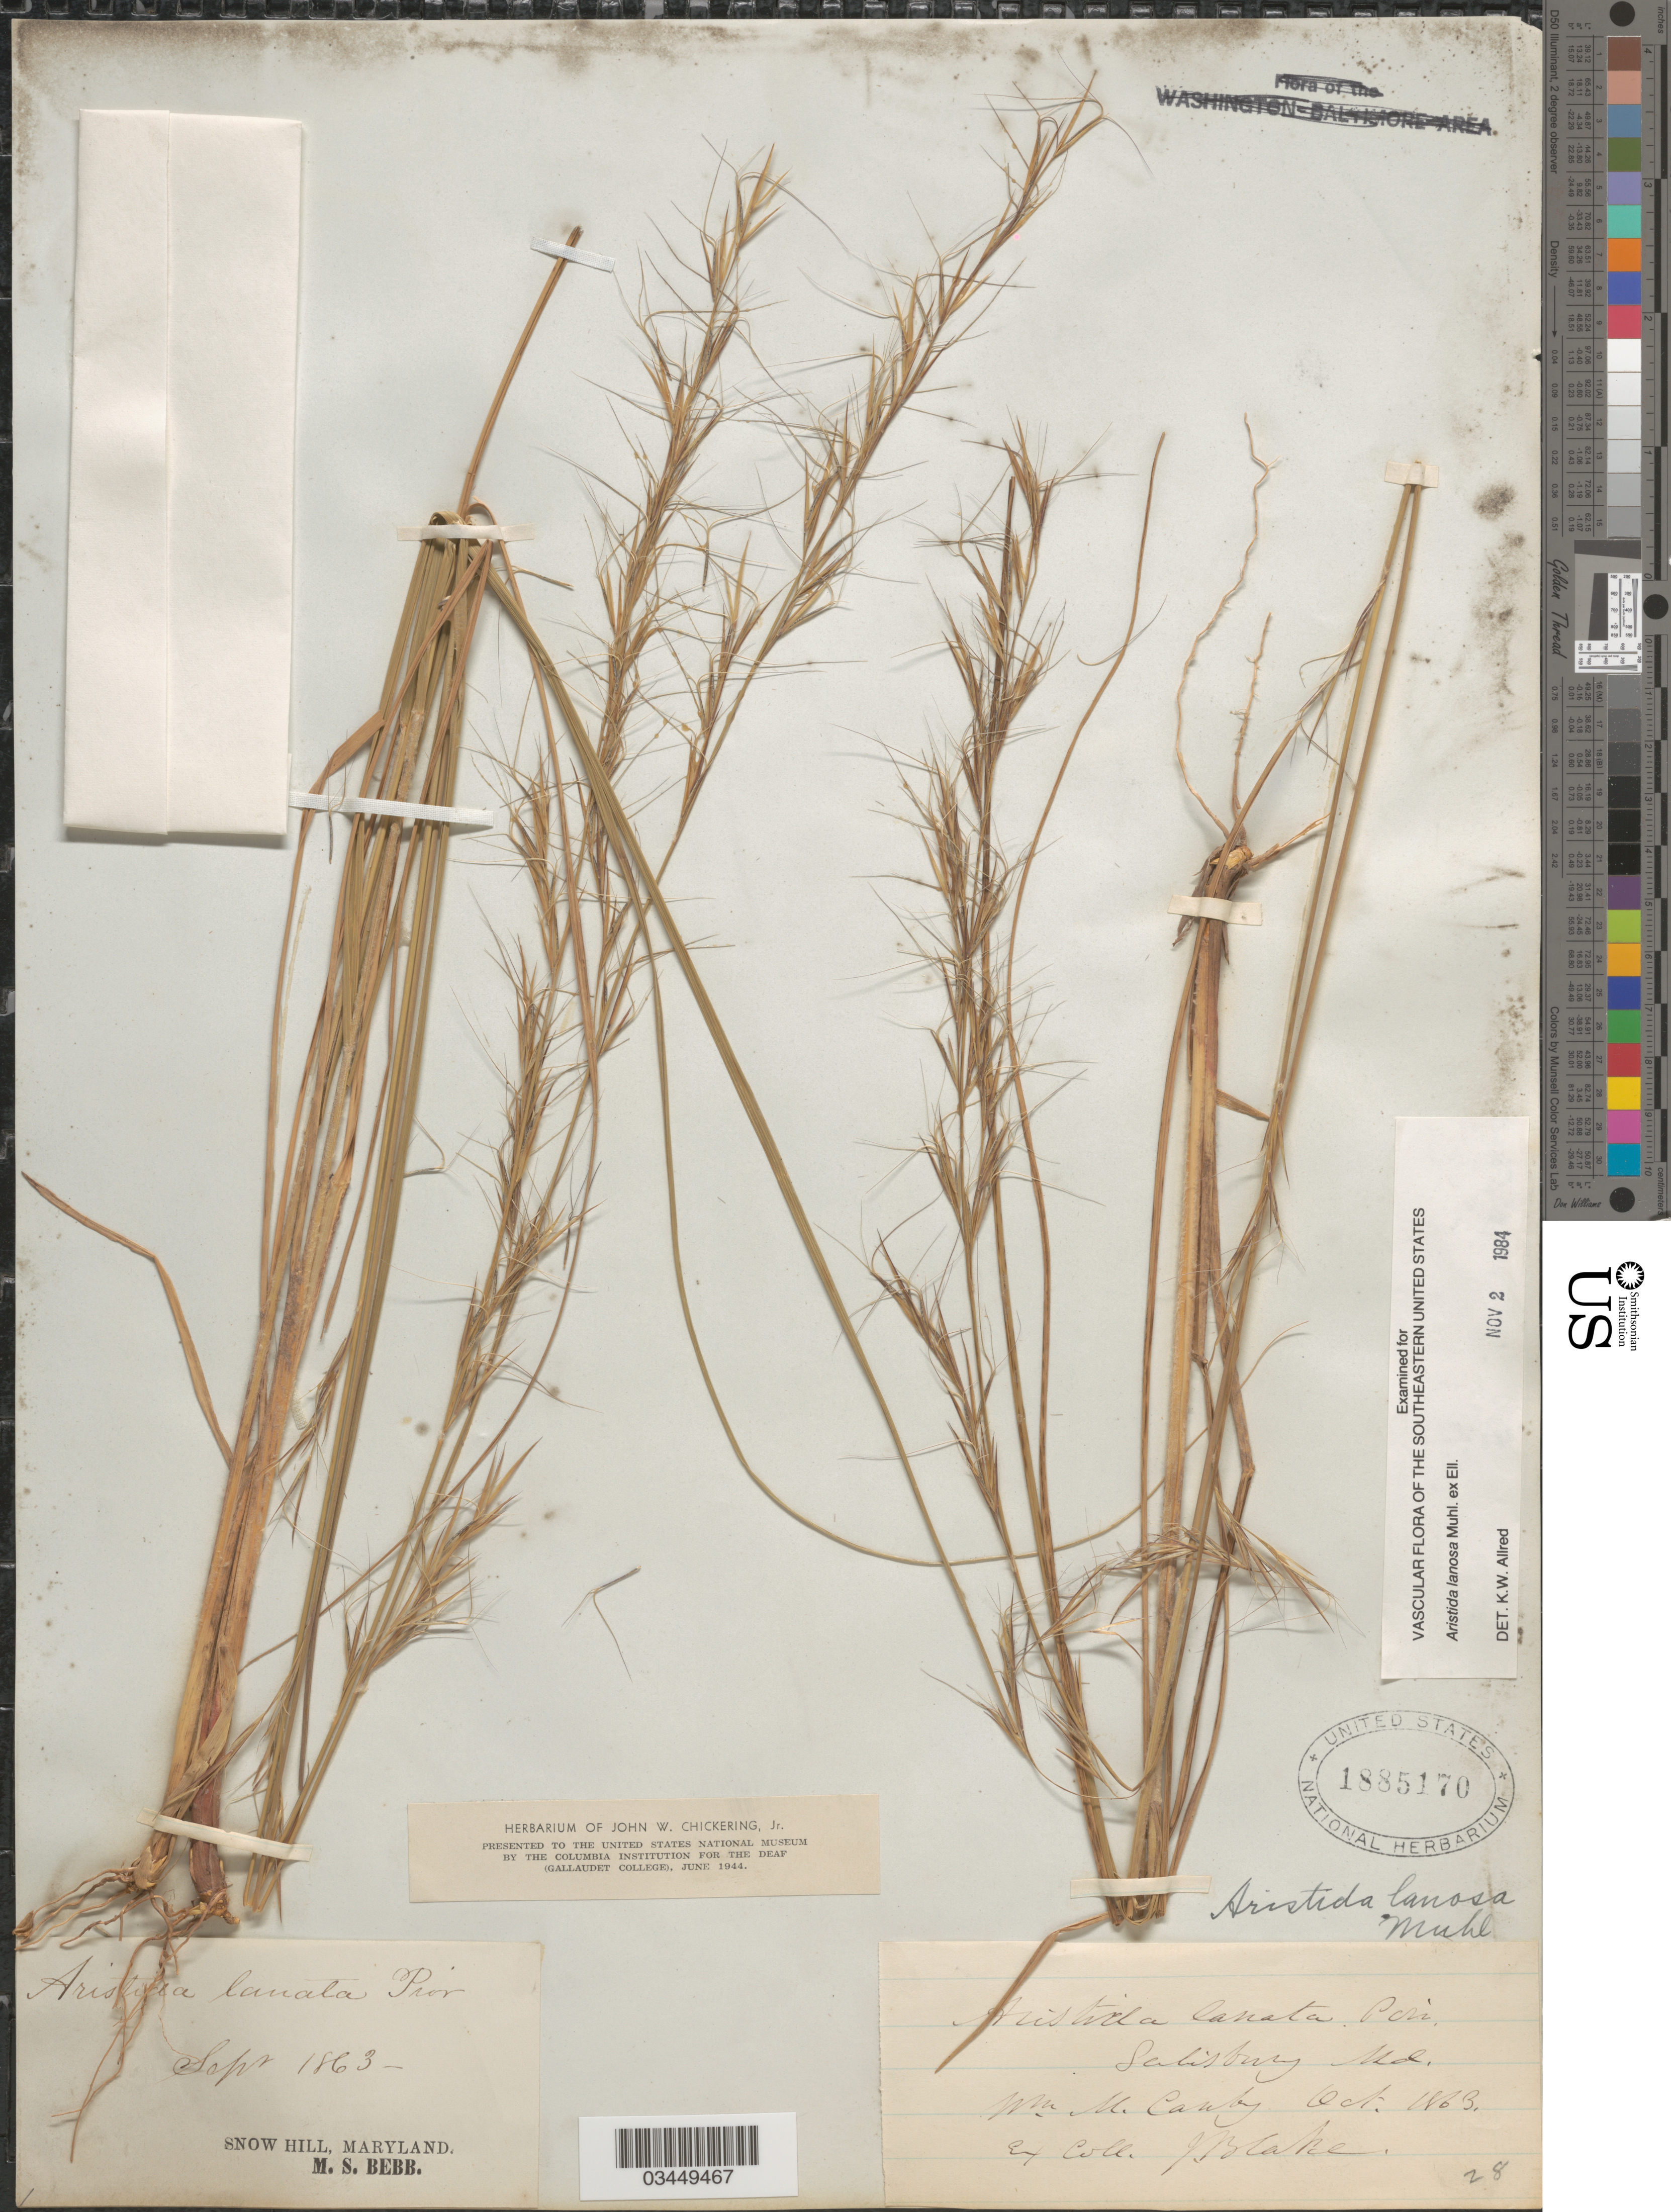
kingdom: Plantae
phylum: Tracheophyta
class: Liliopsida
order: Poales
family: Poaceae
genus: Aristida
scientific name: Aristida lanosa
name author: Muhl.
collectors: M. Bebb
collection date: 1863-09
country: United States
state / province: Maryland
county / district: Worcester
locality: Snow Hill.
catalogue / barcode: US 1885170-2